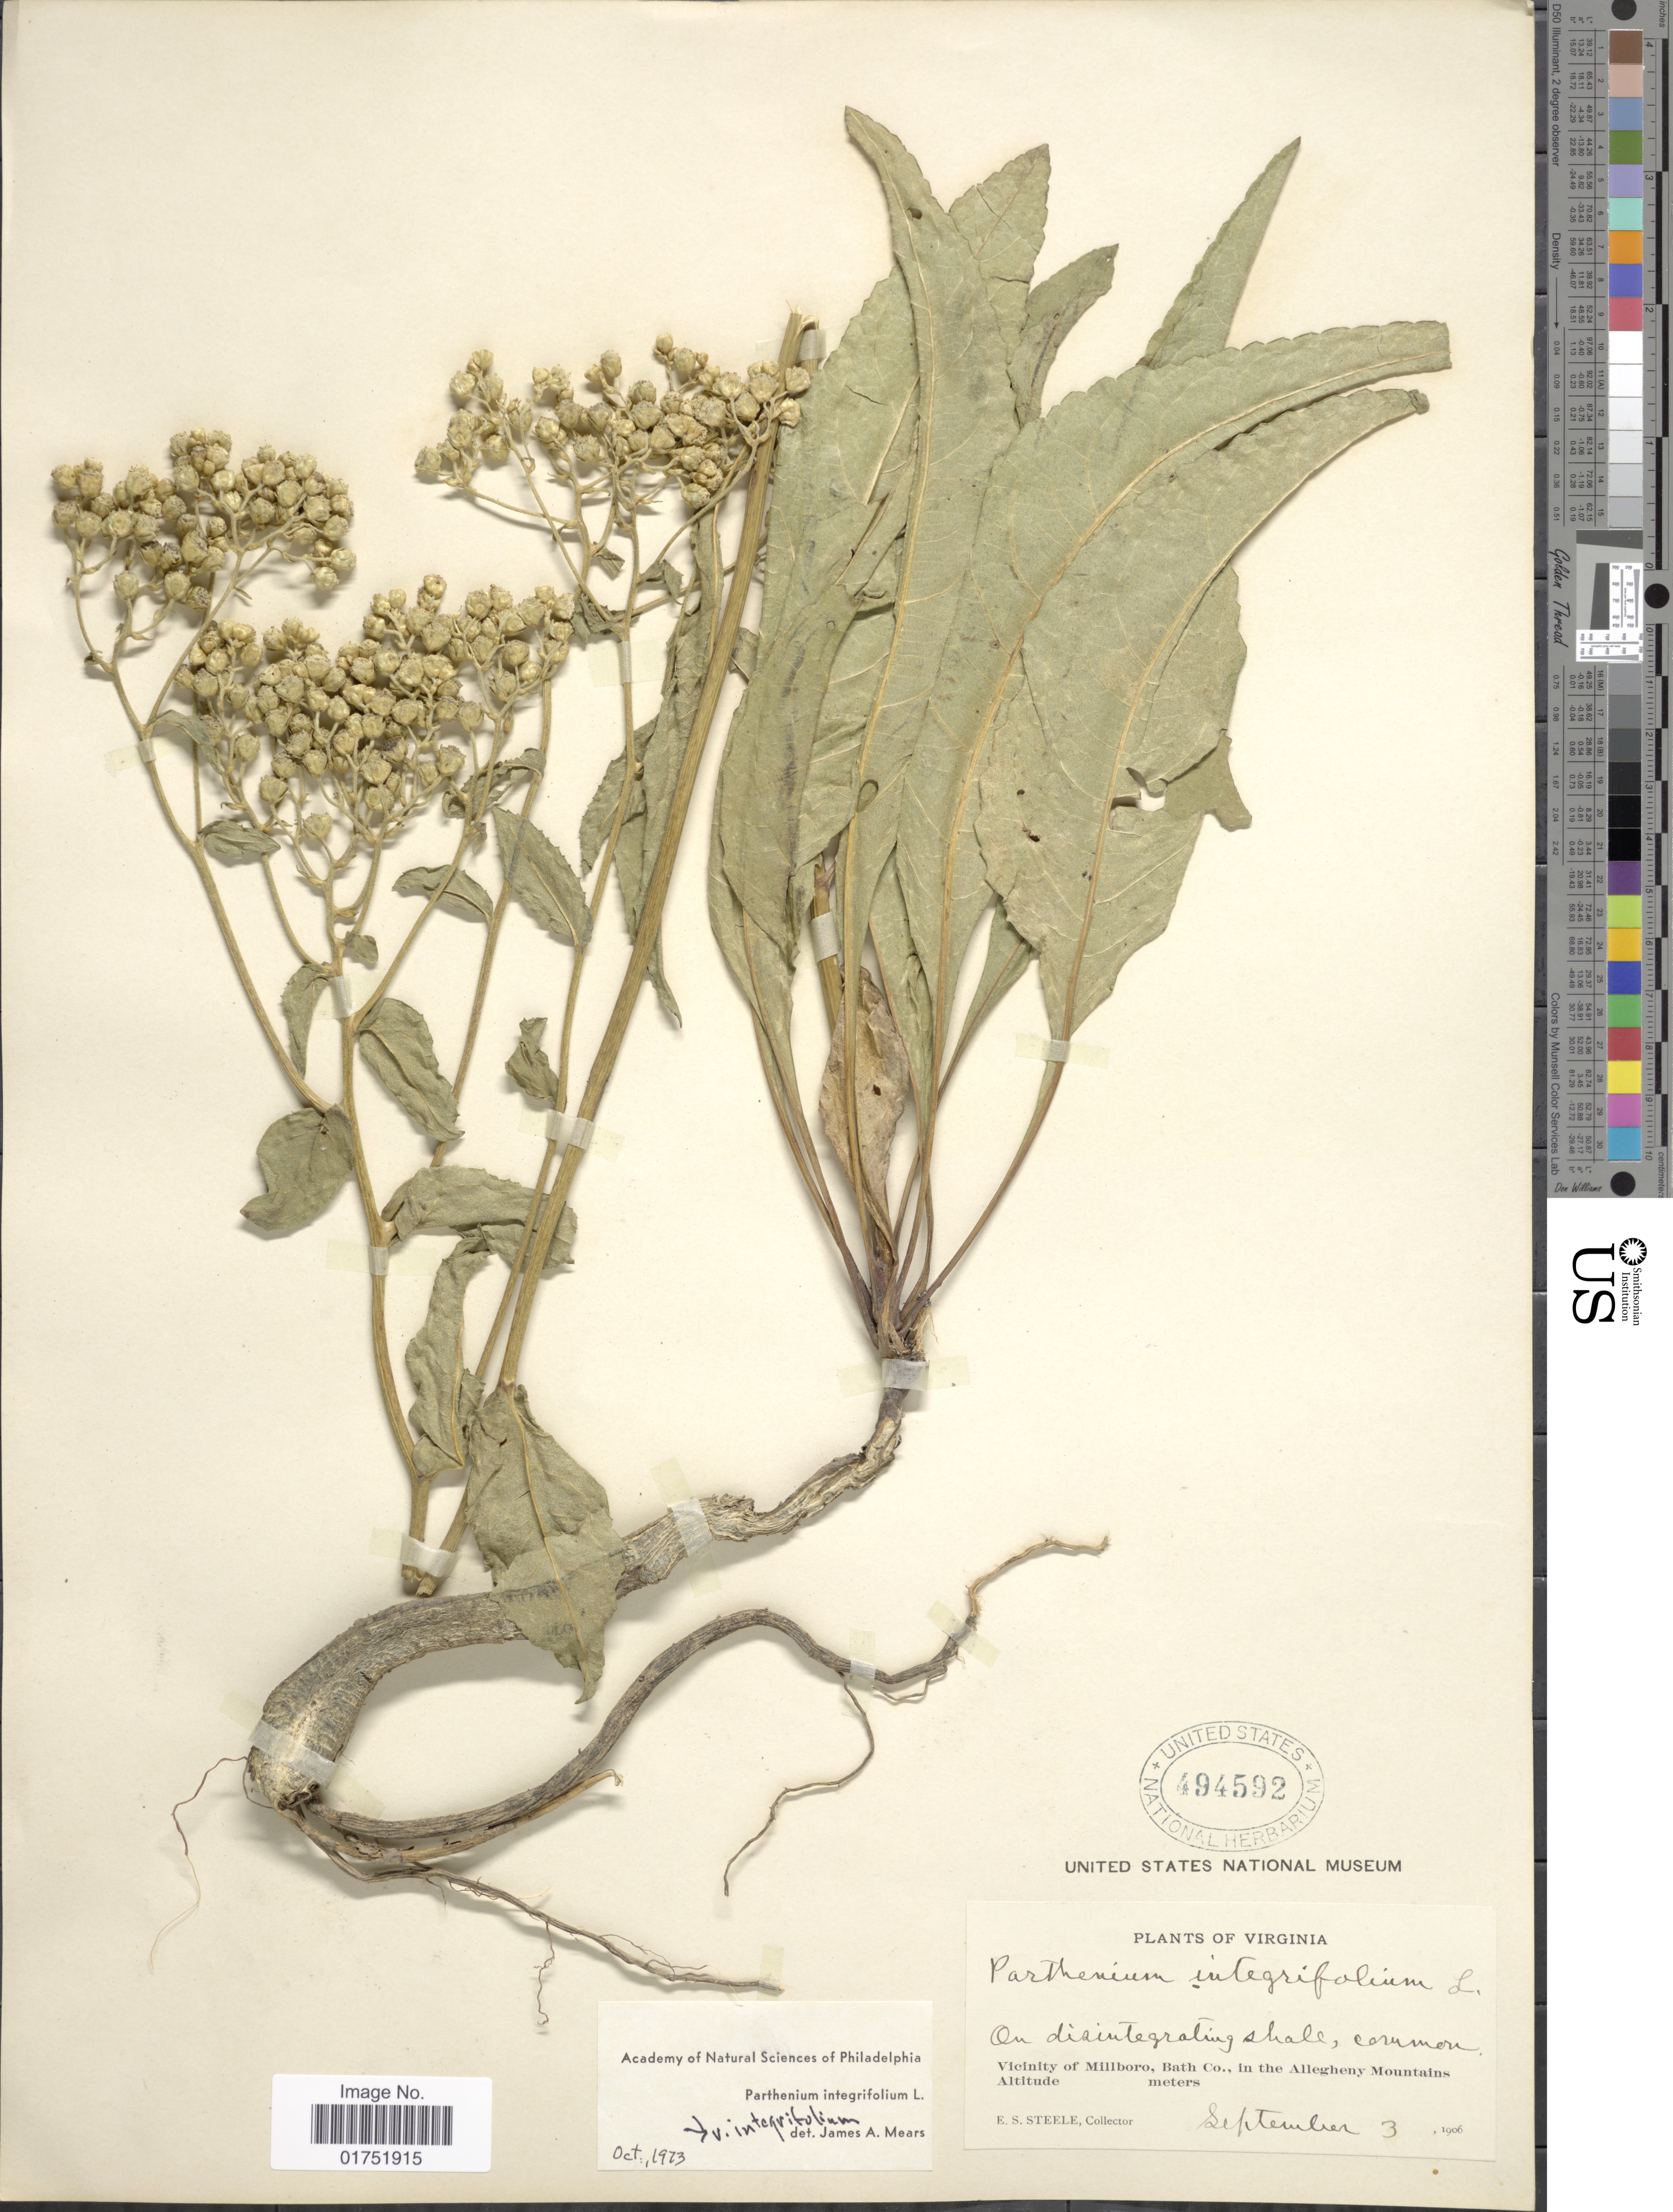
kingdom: Plantae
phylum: Tracheophyta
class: Magnoliopsida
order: Asterales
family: Asteraceae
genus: Parthenium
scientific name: Parthenium integrifolium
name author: L.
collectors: E. Steele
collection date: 1906-09-03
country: United States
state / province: Virginia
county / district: Bath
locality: Vicinity of Millboro, Bath Co., Allegheny Mountains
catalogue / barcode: US 494592